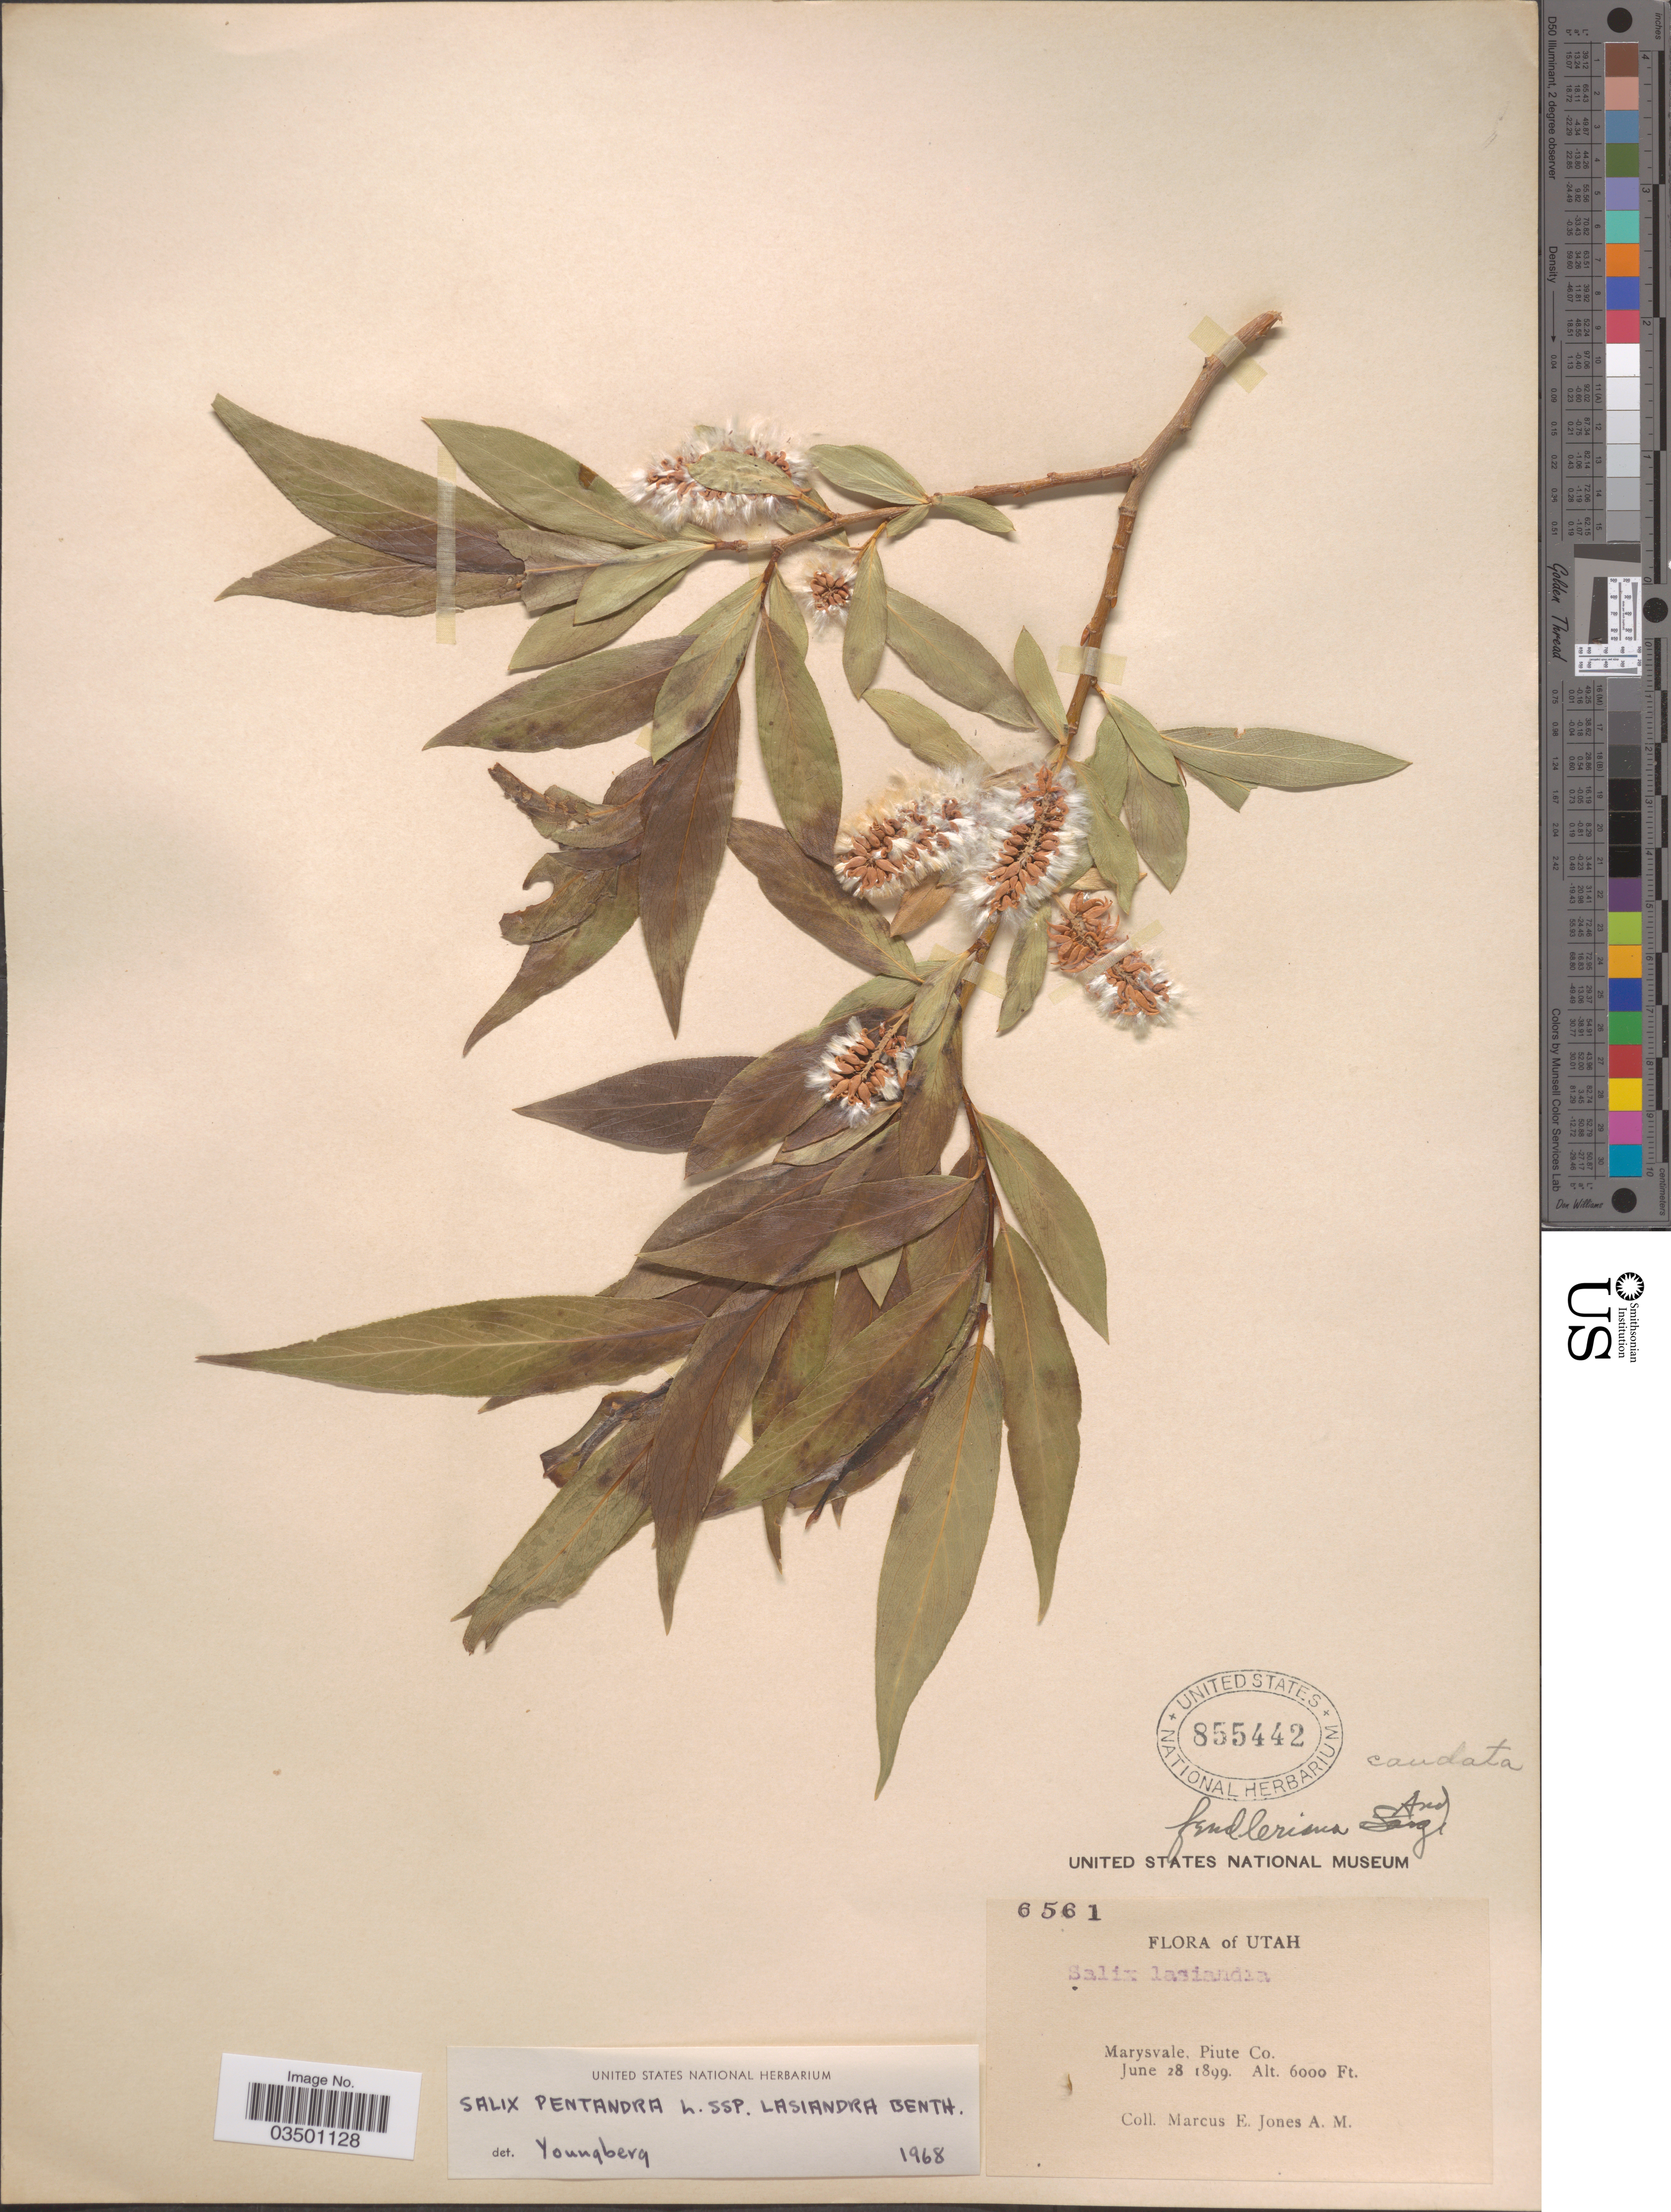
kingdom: Plantae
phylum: Tracheophyta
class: Magnoliopsida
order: Malpighiales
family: Salicaceae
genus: Salix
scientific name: Salix lasiandra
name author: Benth.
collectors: M. E. Jones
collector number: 6561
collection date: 1899-06-28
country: United States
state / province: Utah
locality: Marysvale, Piute Co.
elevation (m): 1829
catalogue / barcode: US 855442